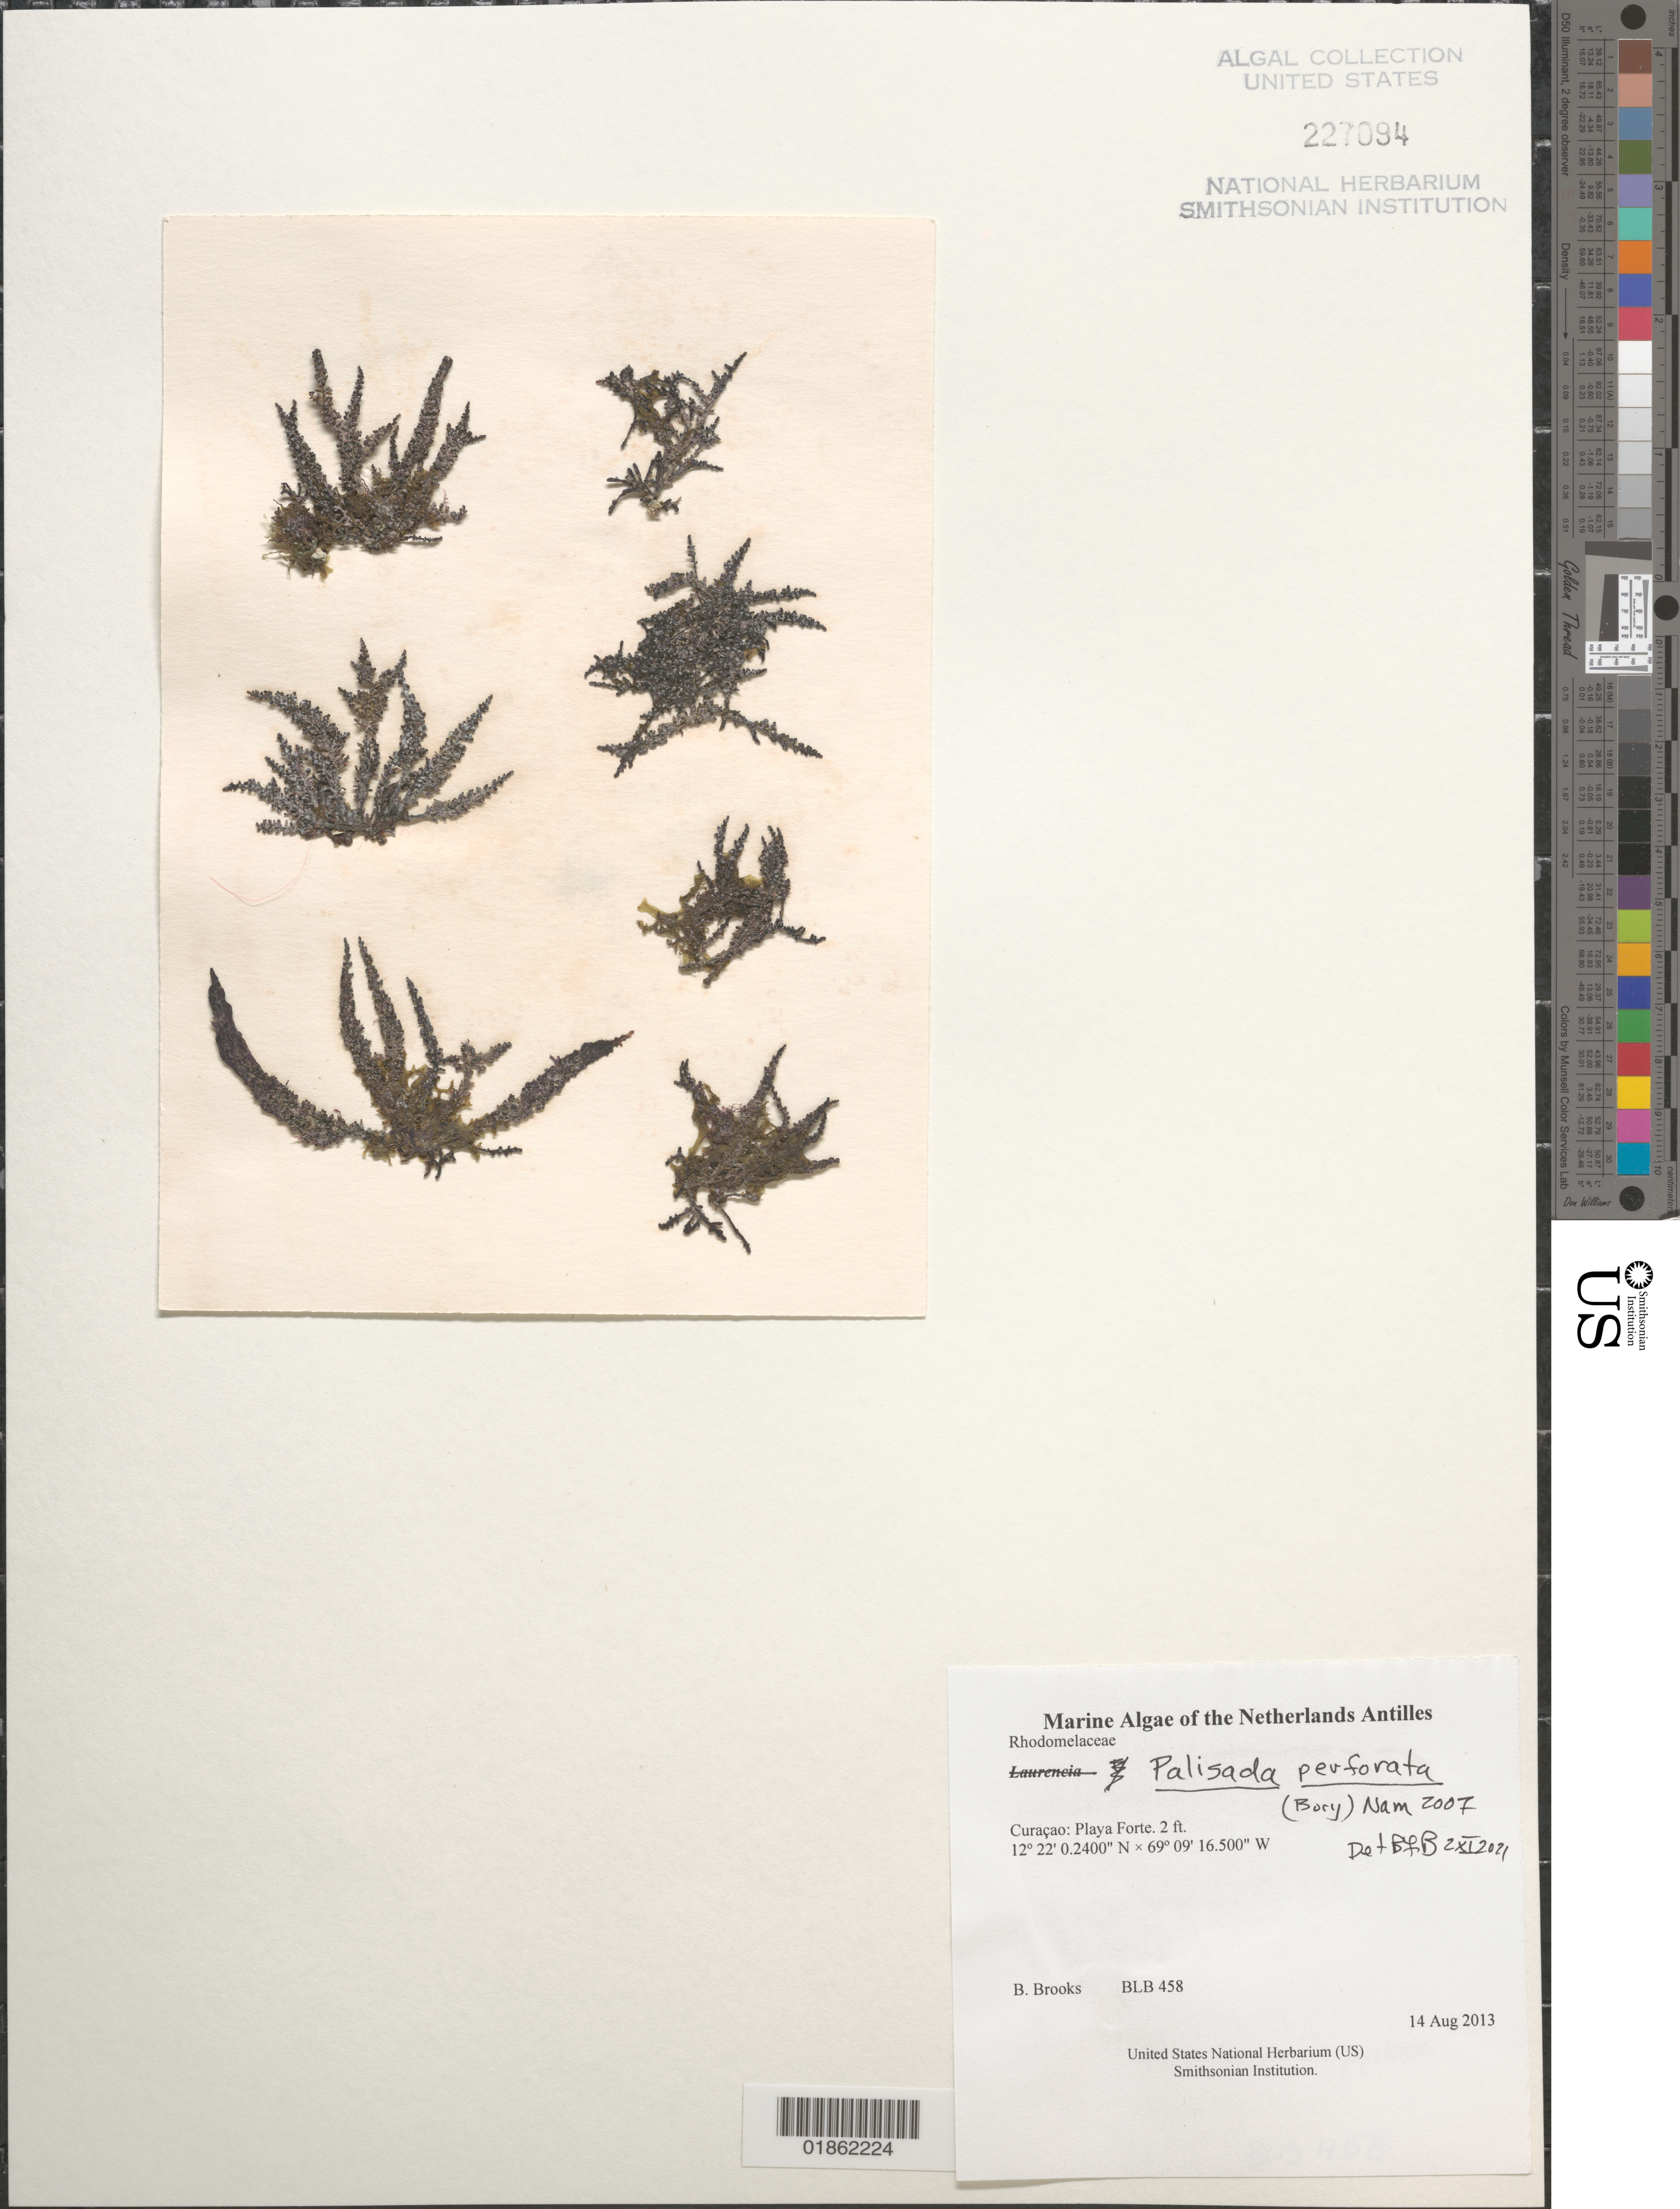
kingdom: Plantae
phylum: Rhodophyta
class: Florideophyceae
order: Ceramiales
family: Rhodomelaceae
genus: Palisada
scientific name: Palisada perforata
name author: (Bory) K.W. Nam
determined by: Algae name updating Project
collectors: B. Brooks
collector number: BLB 458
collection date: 2013-08-14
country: Curaçao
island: Curaçao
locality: Playa Forte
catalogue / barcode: US 227094